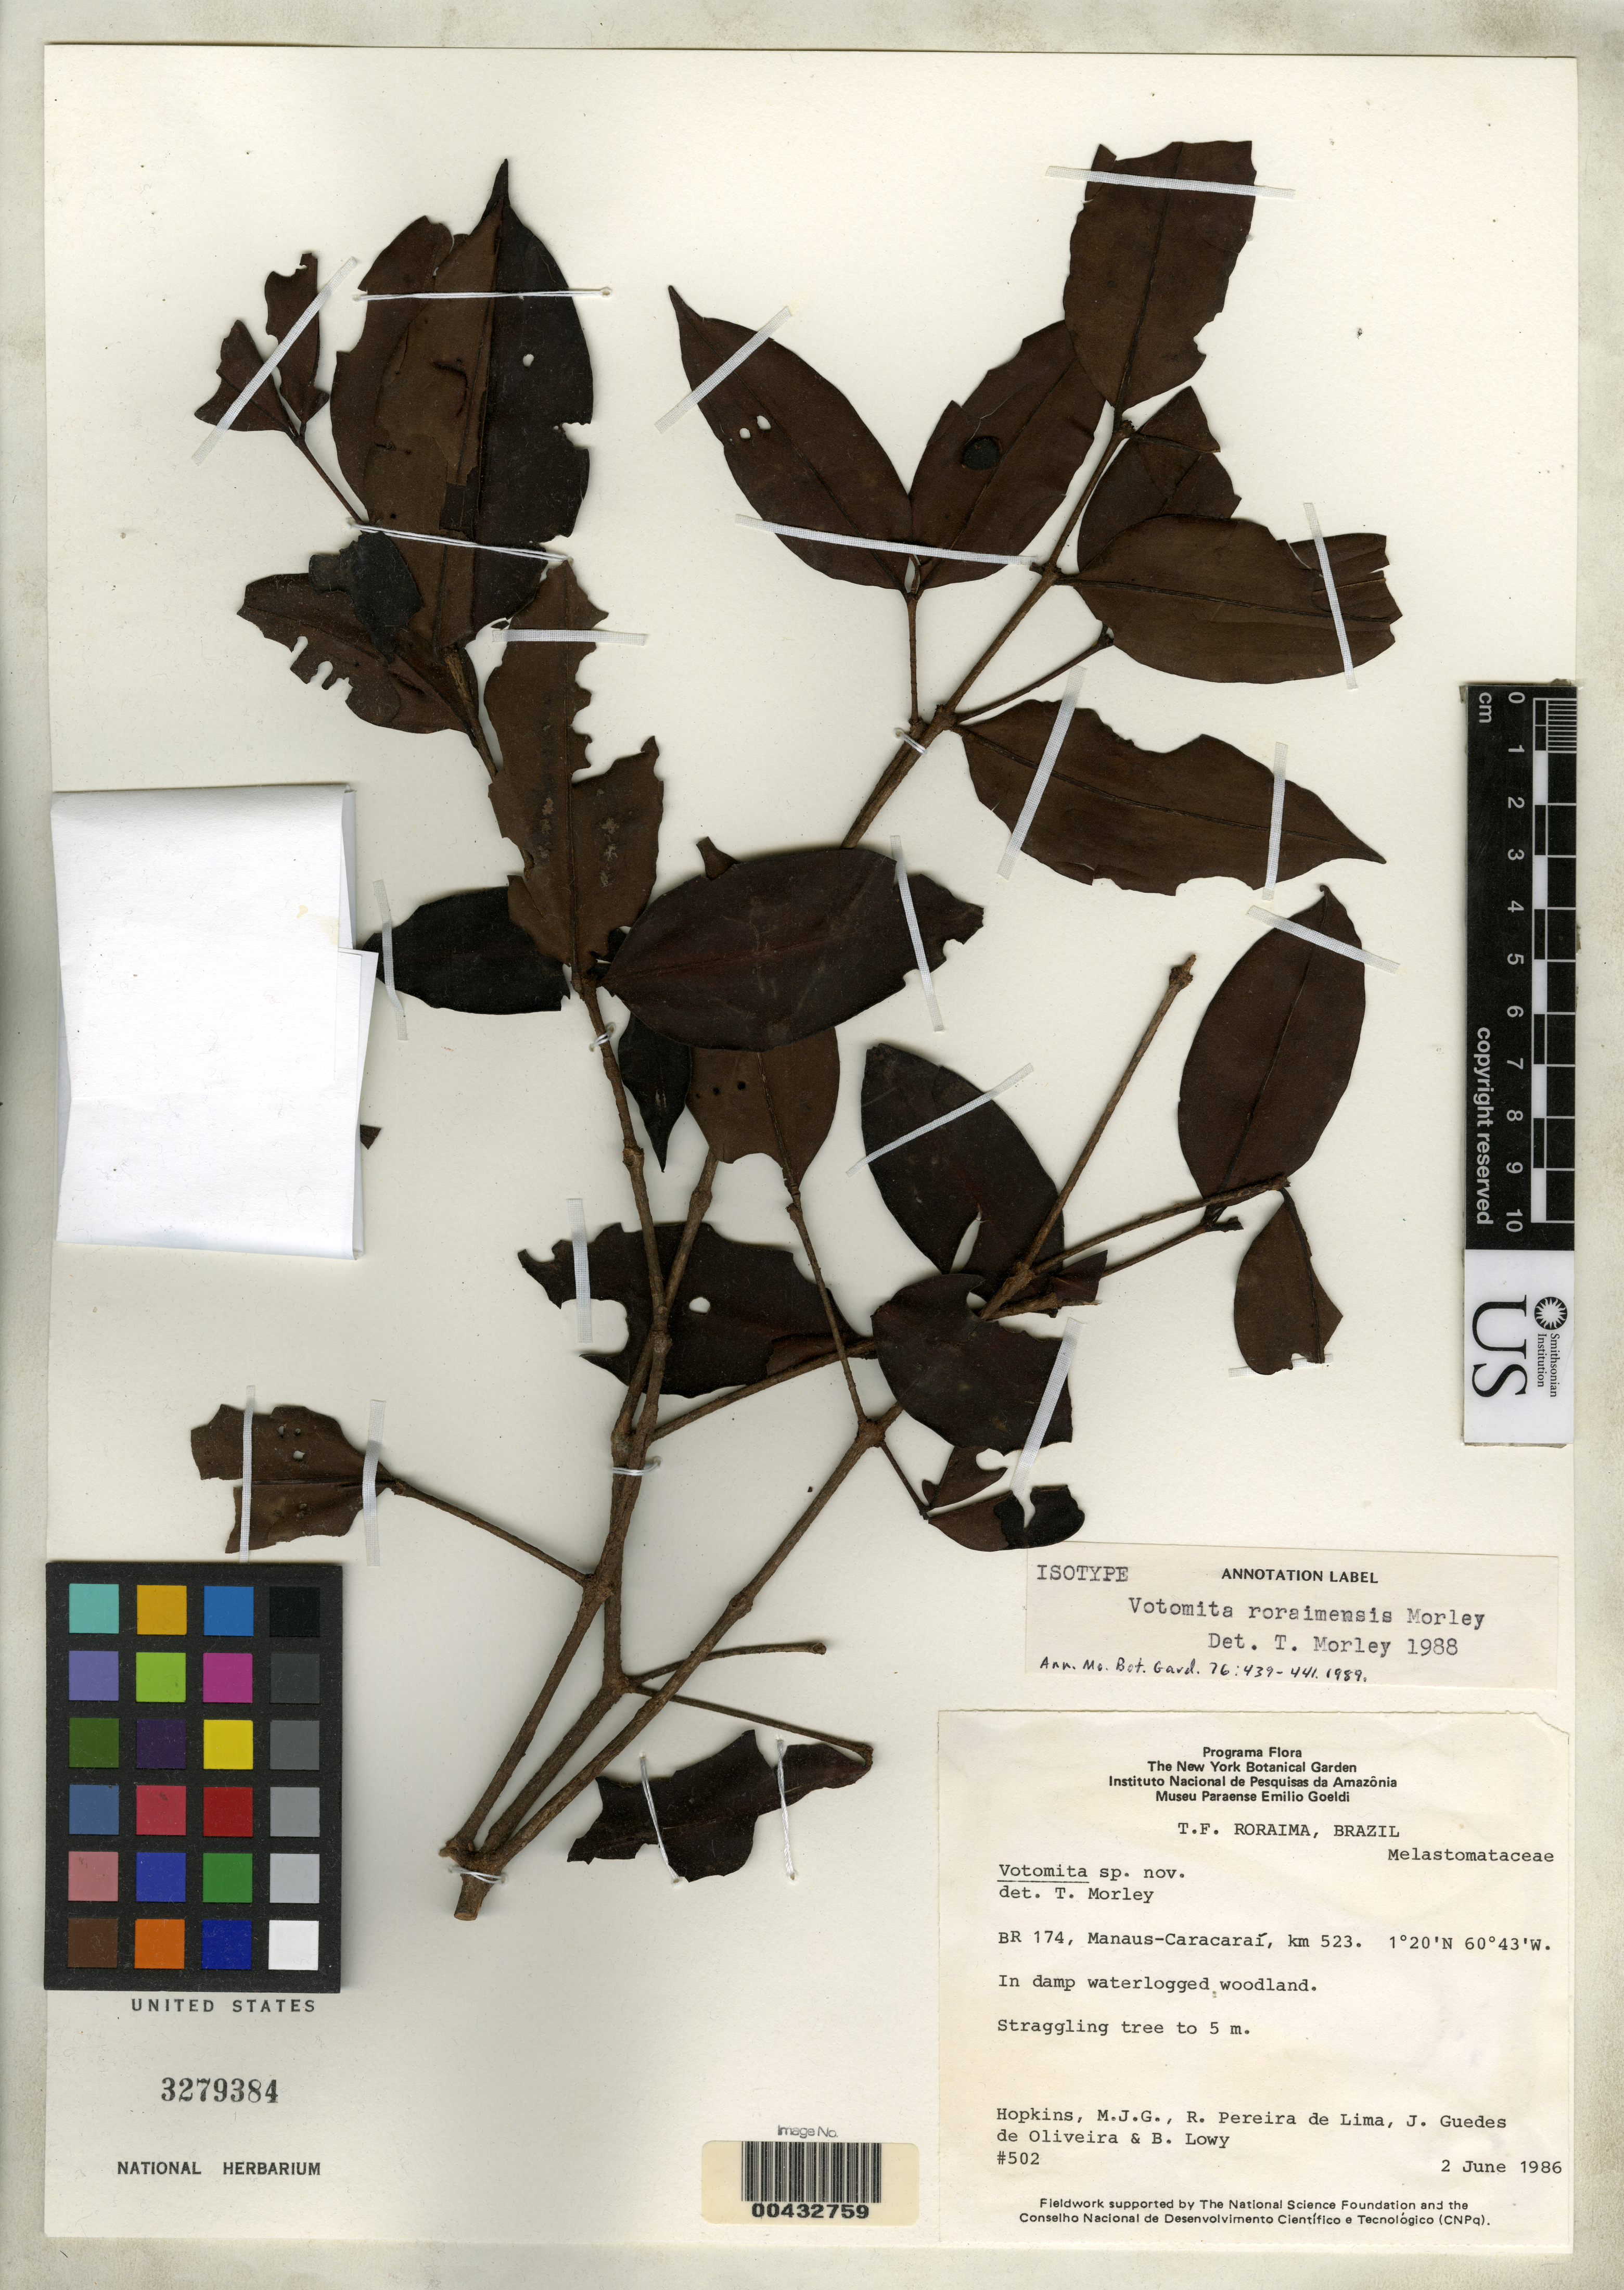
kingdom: Plantae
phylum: Tracheophyta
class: Magnoliopsida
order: Myrtales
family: Melastomataceae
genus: Votomita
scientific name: Votomita roraimensis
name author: Morley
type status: Isotype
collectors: M. J. G. Hopkins, R. P. Lima, J. G. Oliveira & B. Lowy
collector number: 502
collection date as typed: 02 Jun 1986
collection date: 1986-06-02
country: Brazil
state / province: Roraima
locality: BR 174, Manaus-Caracaraf, km 523.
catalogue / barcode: US 3279384